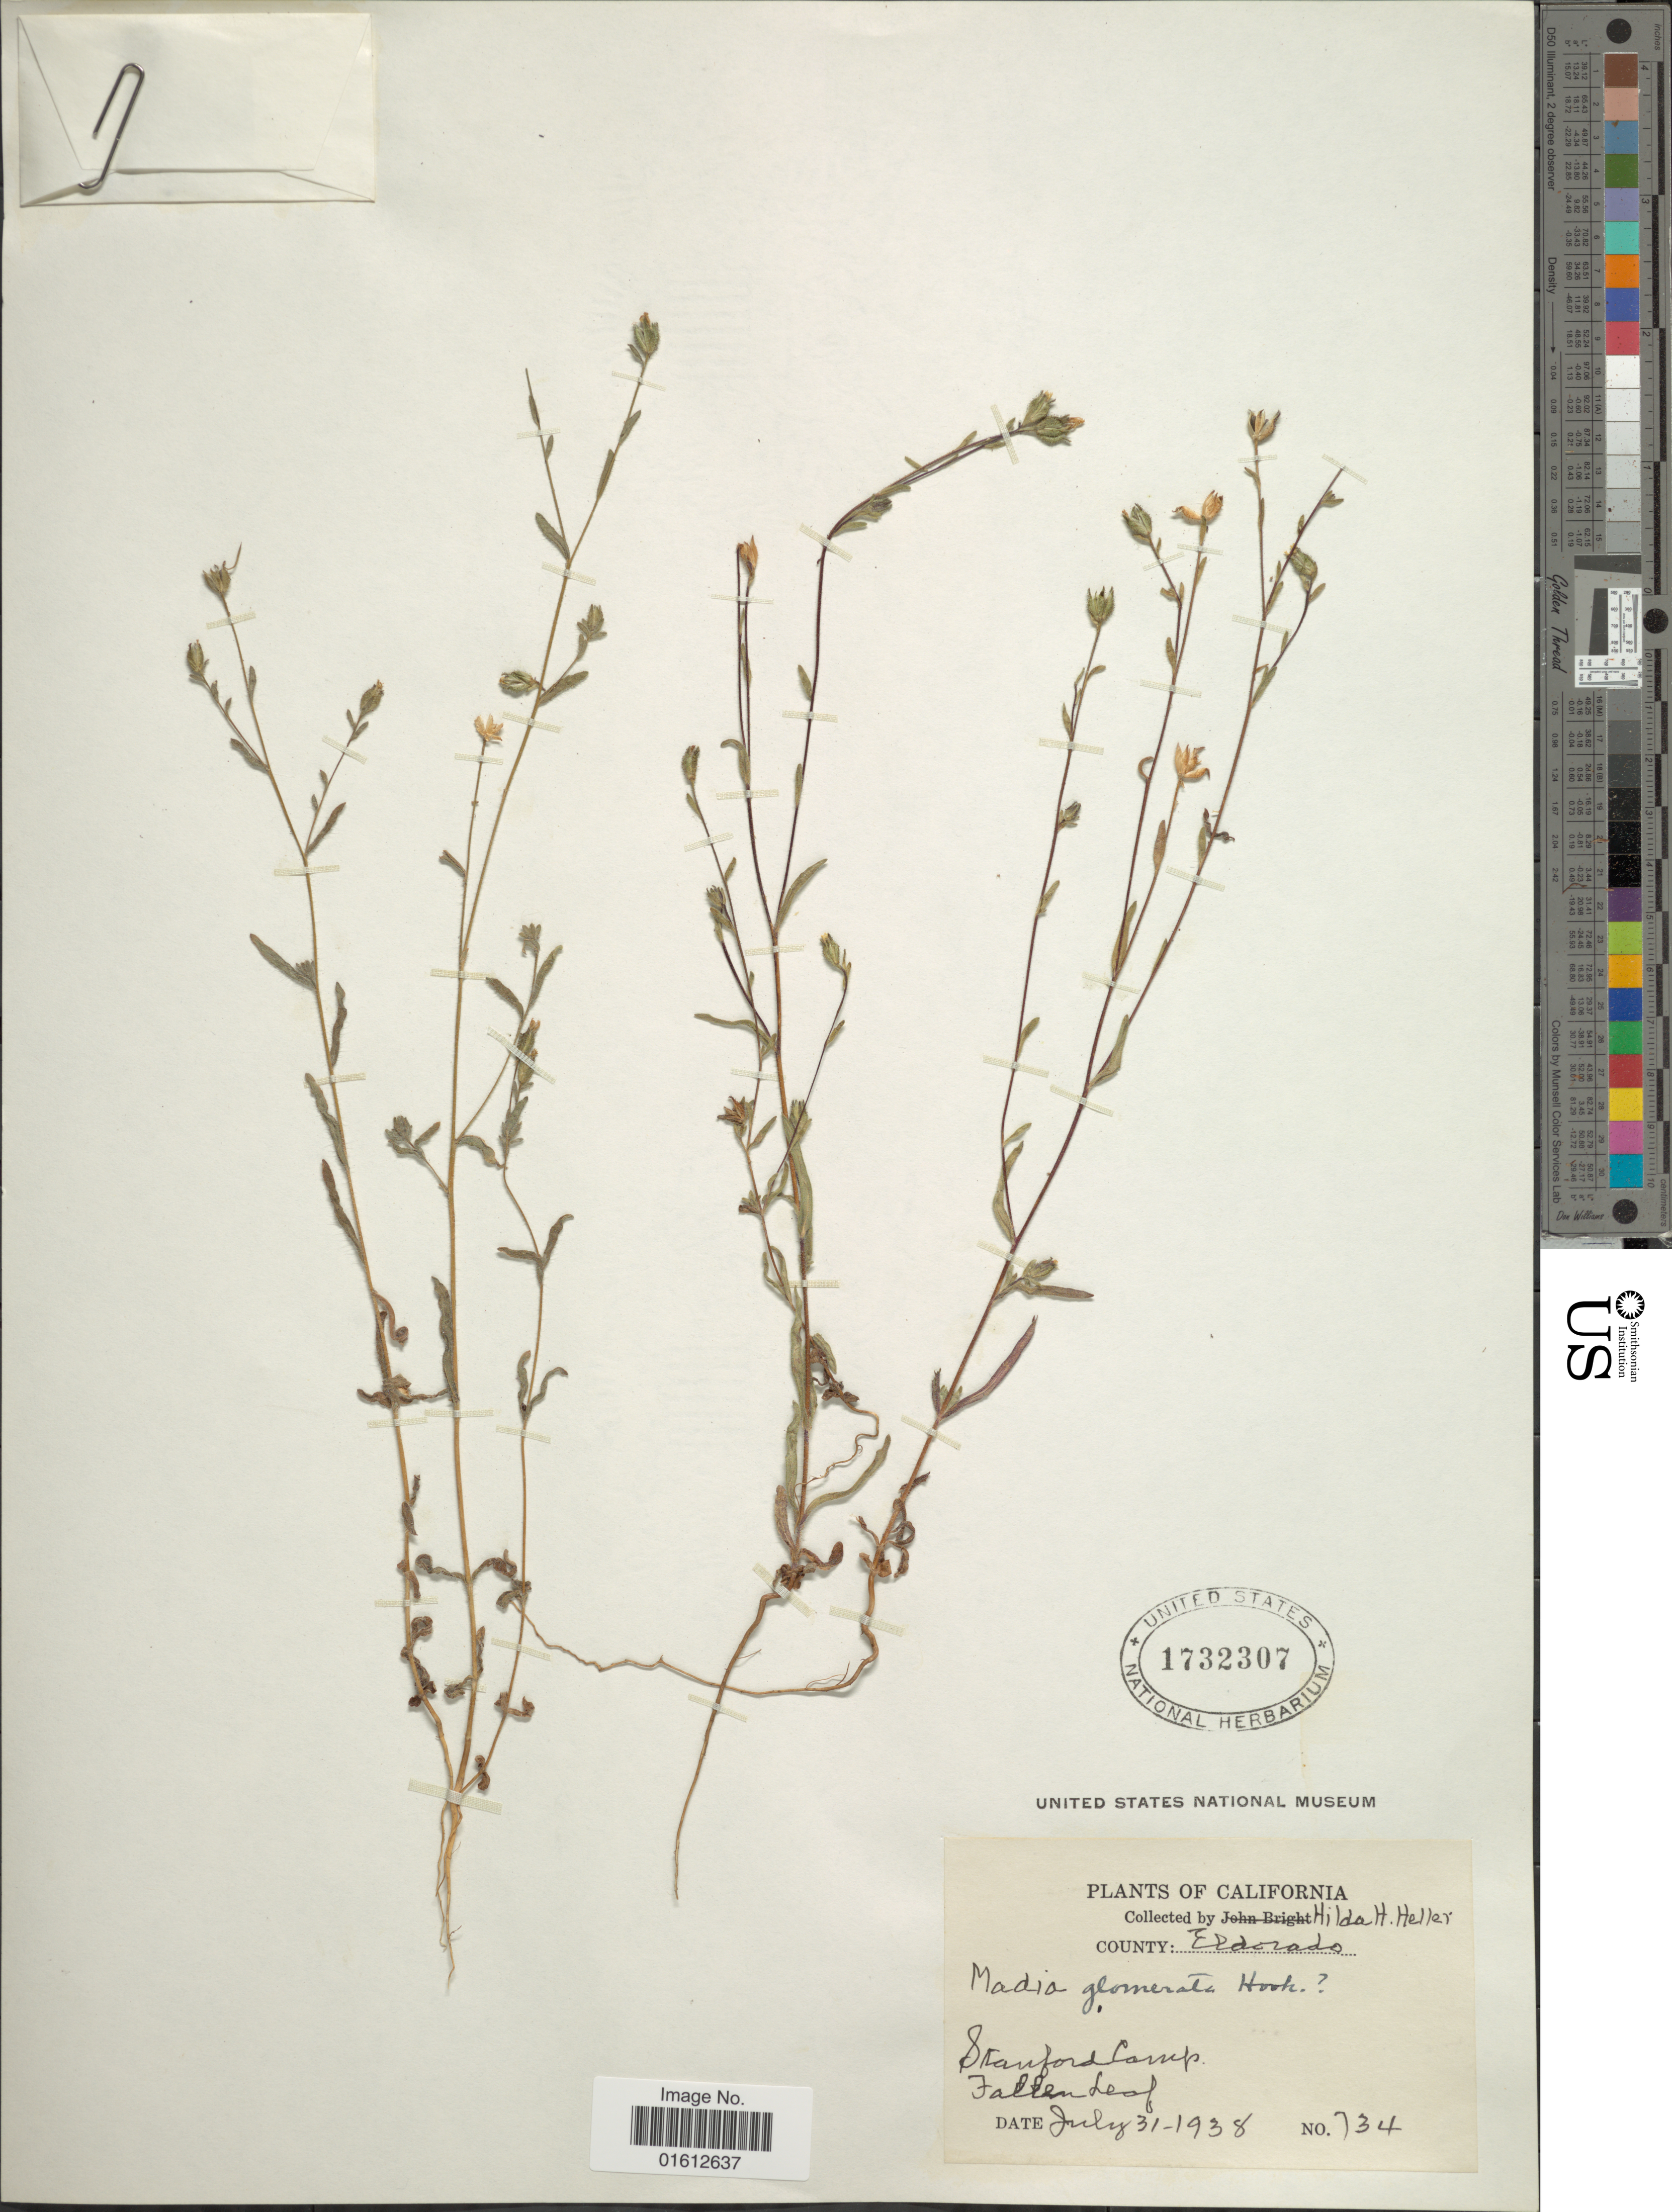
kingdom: Plantae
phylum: Tracheophyta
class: Magnoliopsida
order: Asterales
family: Asteraceae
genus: Madia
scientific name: Madia glomerata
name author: Hook.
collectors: H. H. Heller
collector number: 734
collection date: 1938-07-31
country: United States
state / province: California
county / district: El Dorado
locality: County: Eldorado. Stanford Camp. Fallen Leaf.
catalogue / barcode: US 1732307